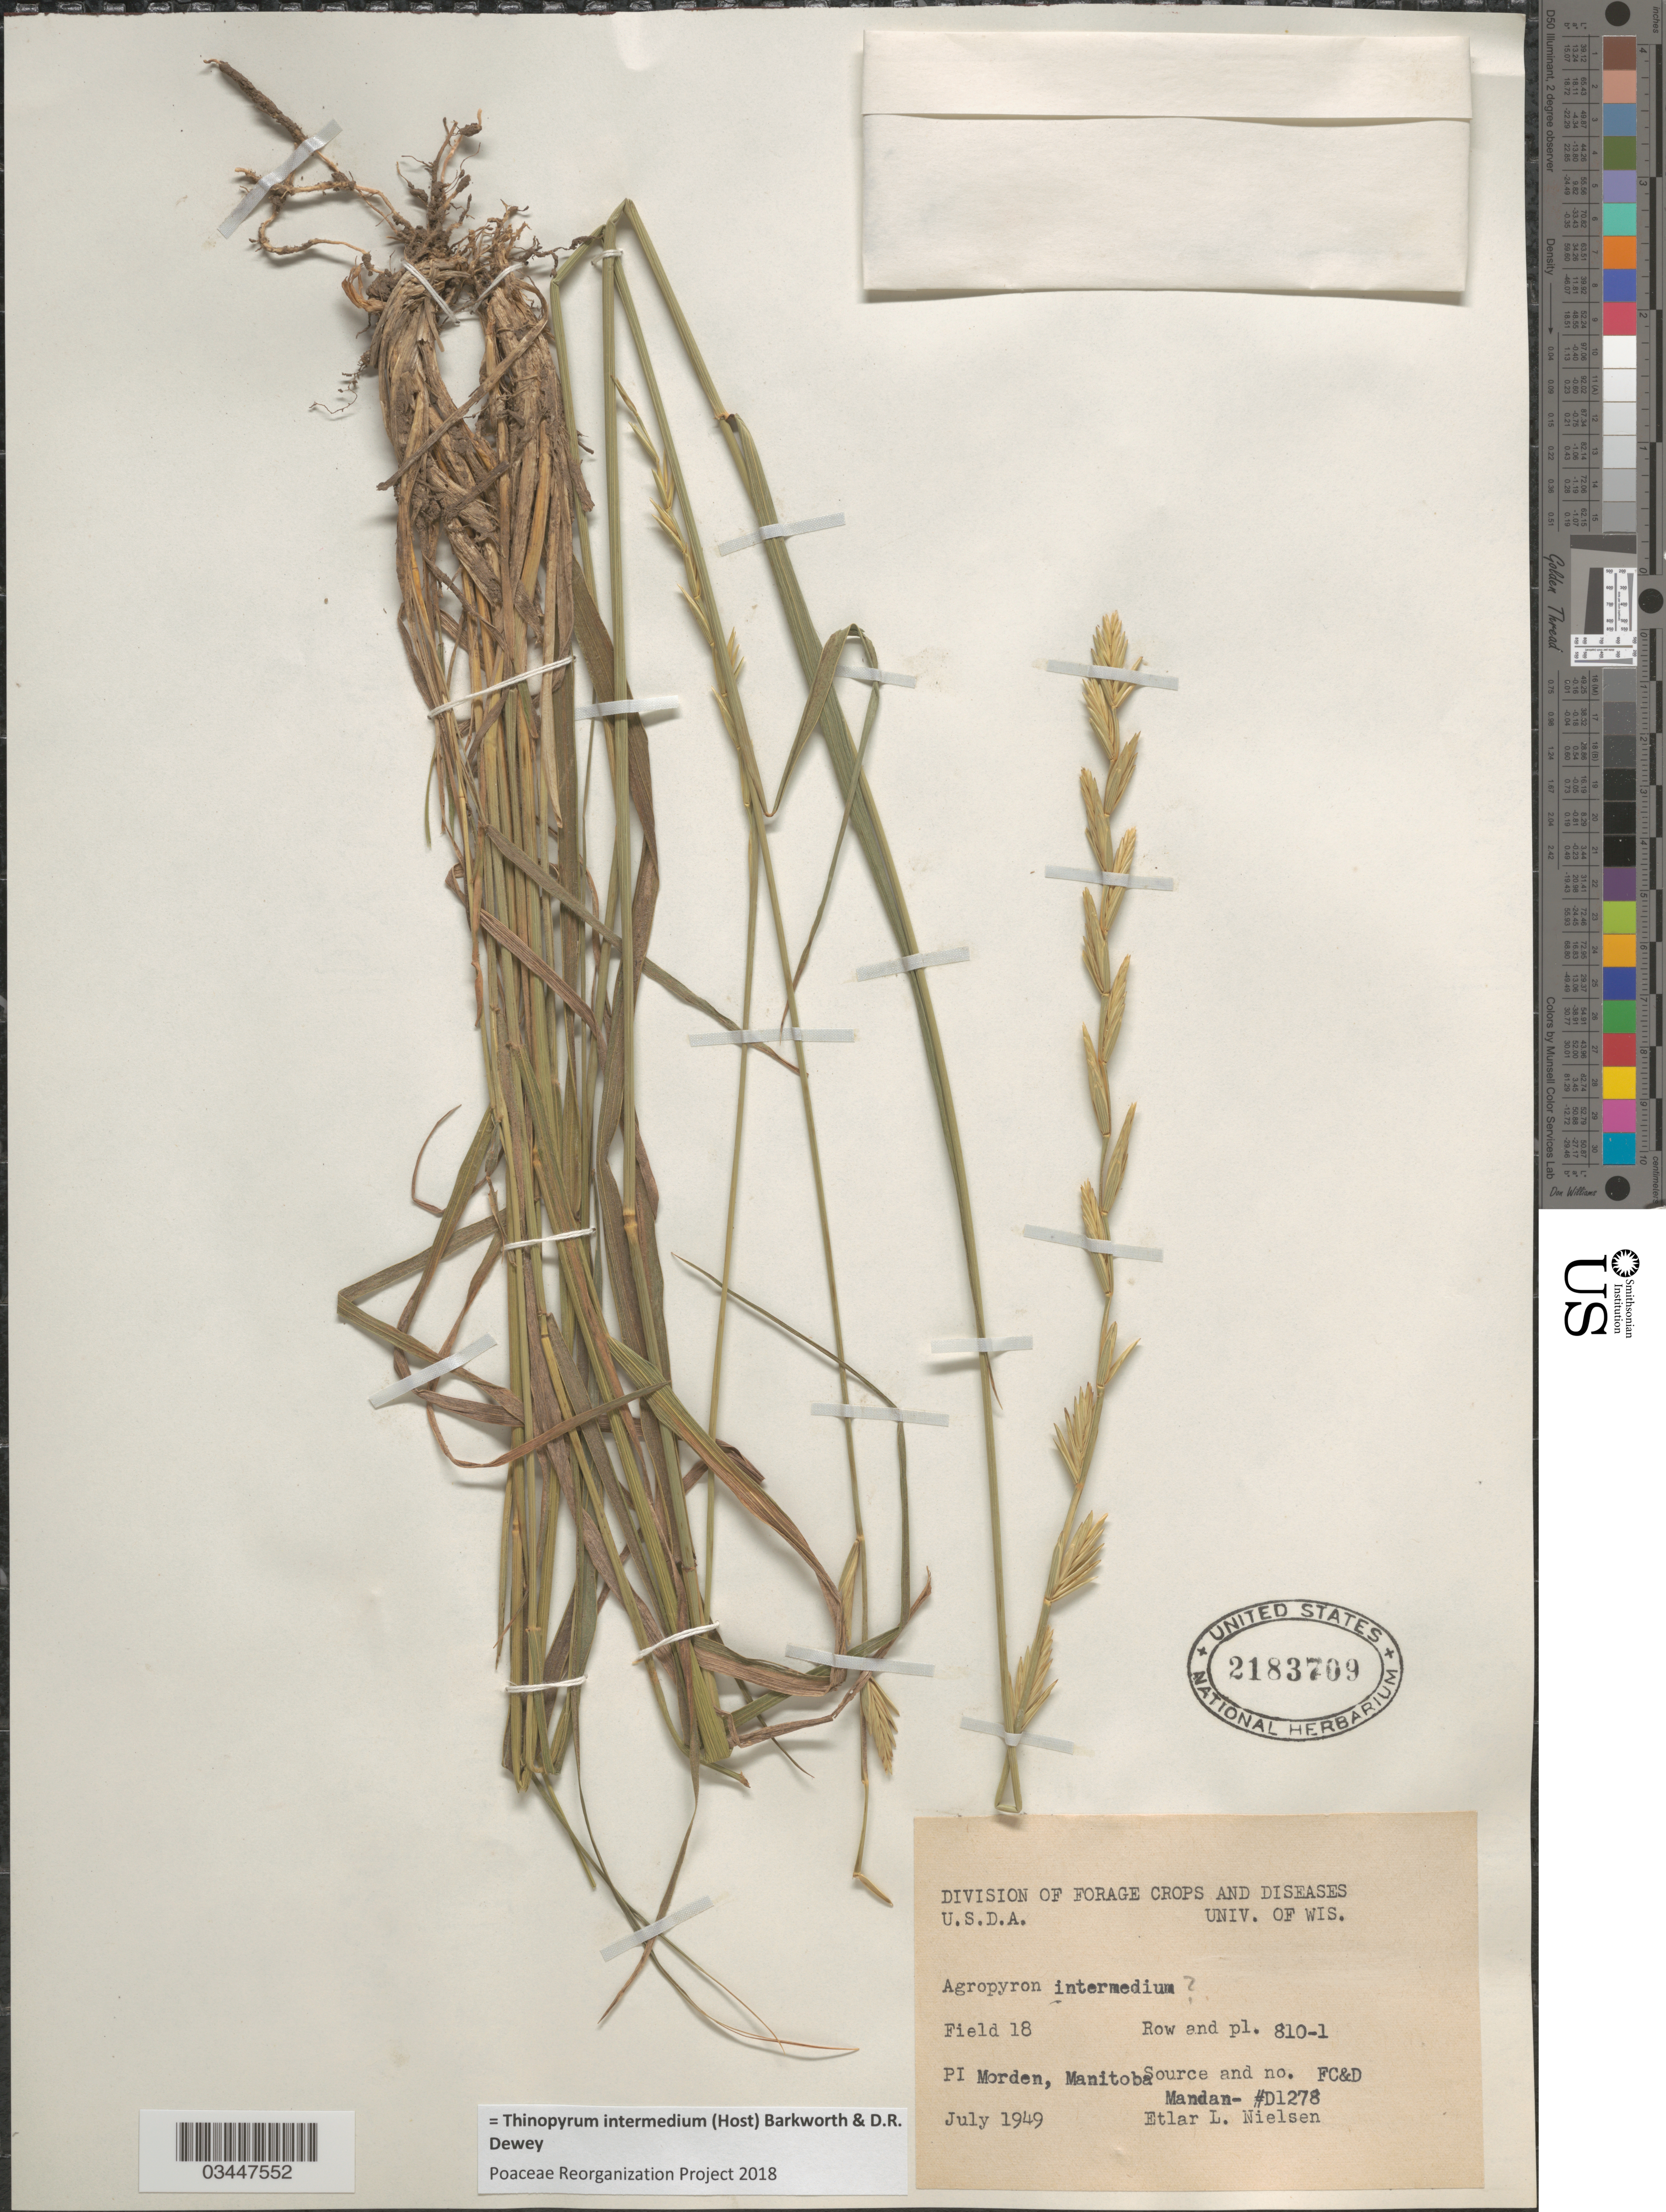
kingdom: Plantae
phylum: Tracheophyta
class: Liliopsida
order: Poales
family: Poaceae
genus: Thinopyrum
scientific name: Thinopyrum intermedium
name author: (Host) Barkworth & Dewey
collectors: E. L. Nielsen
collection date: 1949-07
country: Canada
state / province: Manitoba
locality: Field 18. Row and pl. 810-1. Morden.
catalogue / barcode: US 2183709